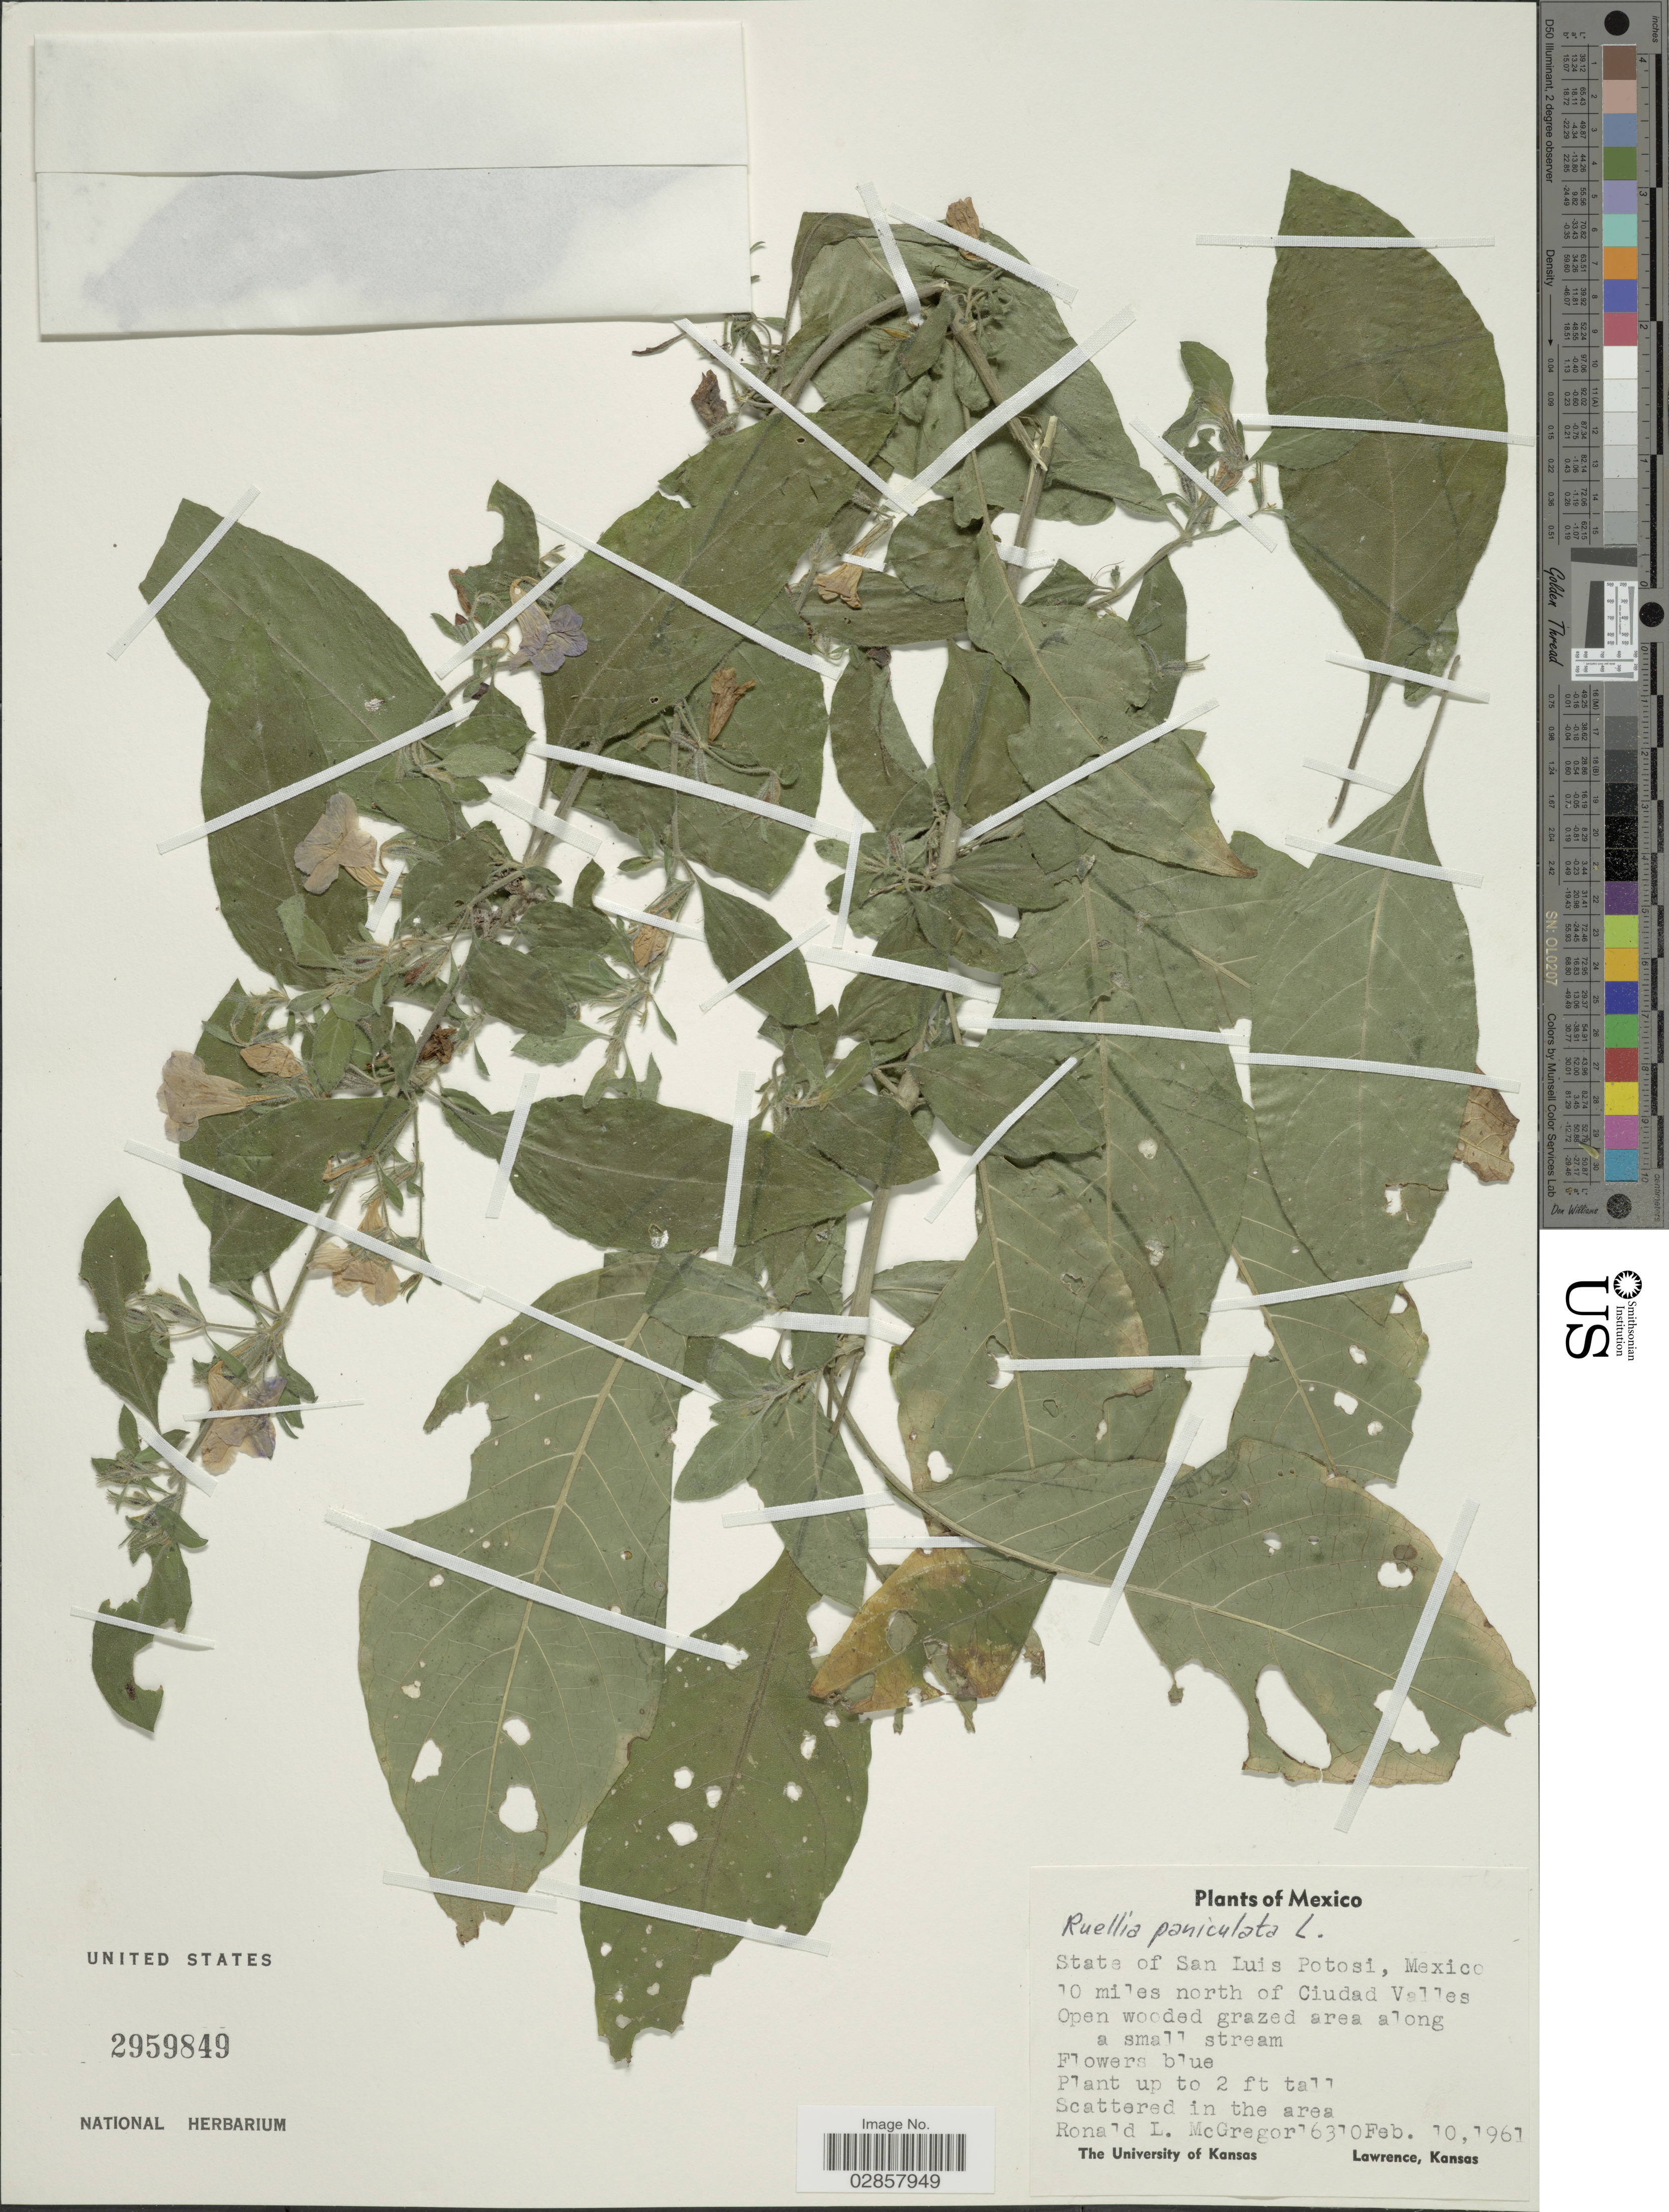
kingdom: Plantae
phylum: Tracheophyta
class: Magnoliopsida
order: Lamiales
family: Acanthaceae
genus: Ruellia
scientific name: Ruellia paniculata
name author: L.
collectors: R. McGregor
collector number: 16310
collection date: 1961-02-10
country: Mexico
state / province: San Luis Potosí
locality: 10 miles north of Ciudad Valles.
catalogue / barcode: US 2959849